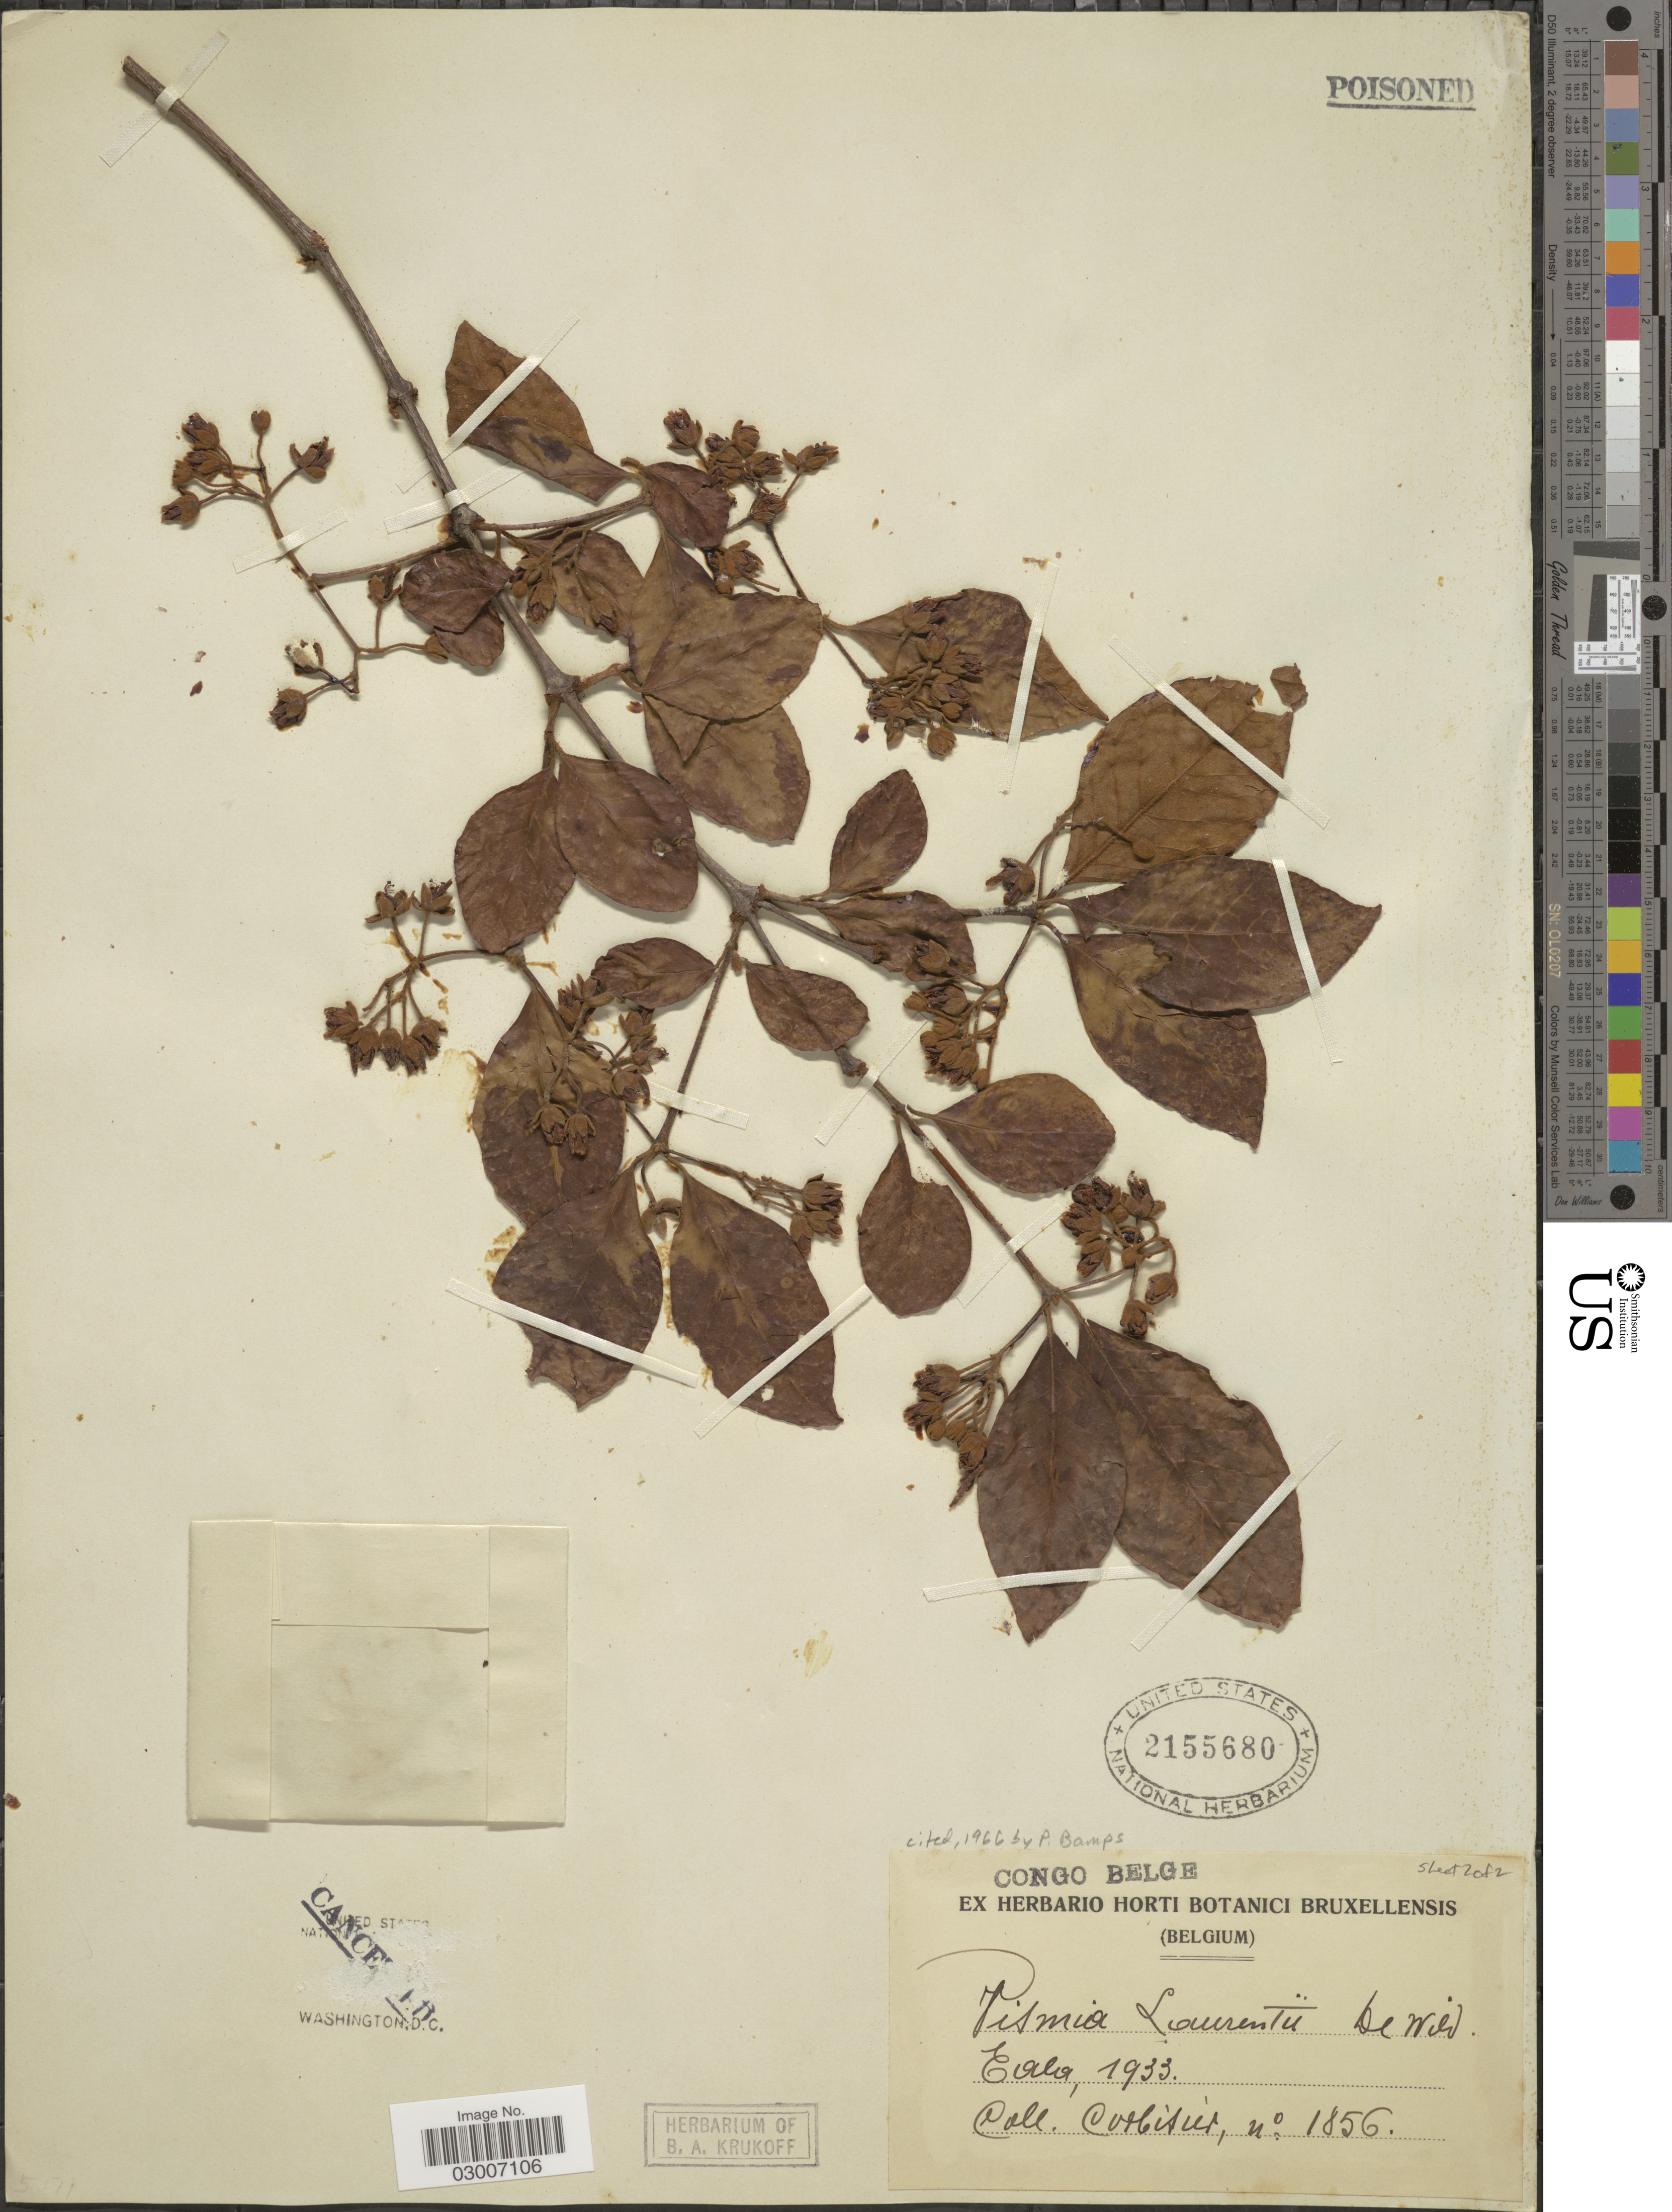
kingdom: Plantae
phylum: Tracheophyta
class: Magnoliopsida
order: Malpighiales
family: Hypericaceae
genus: Vismia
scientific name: Vismia laurentii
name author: De Wild.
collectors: -. Corbisier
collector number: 1856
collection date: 1933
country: Congo, Democratic Republic of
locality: Congo Belge. Eala.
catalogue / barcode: US 2155680